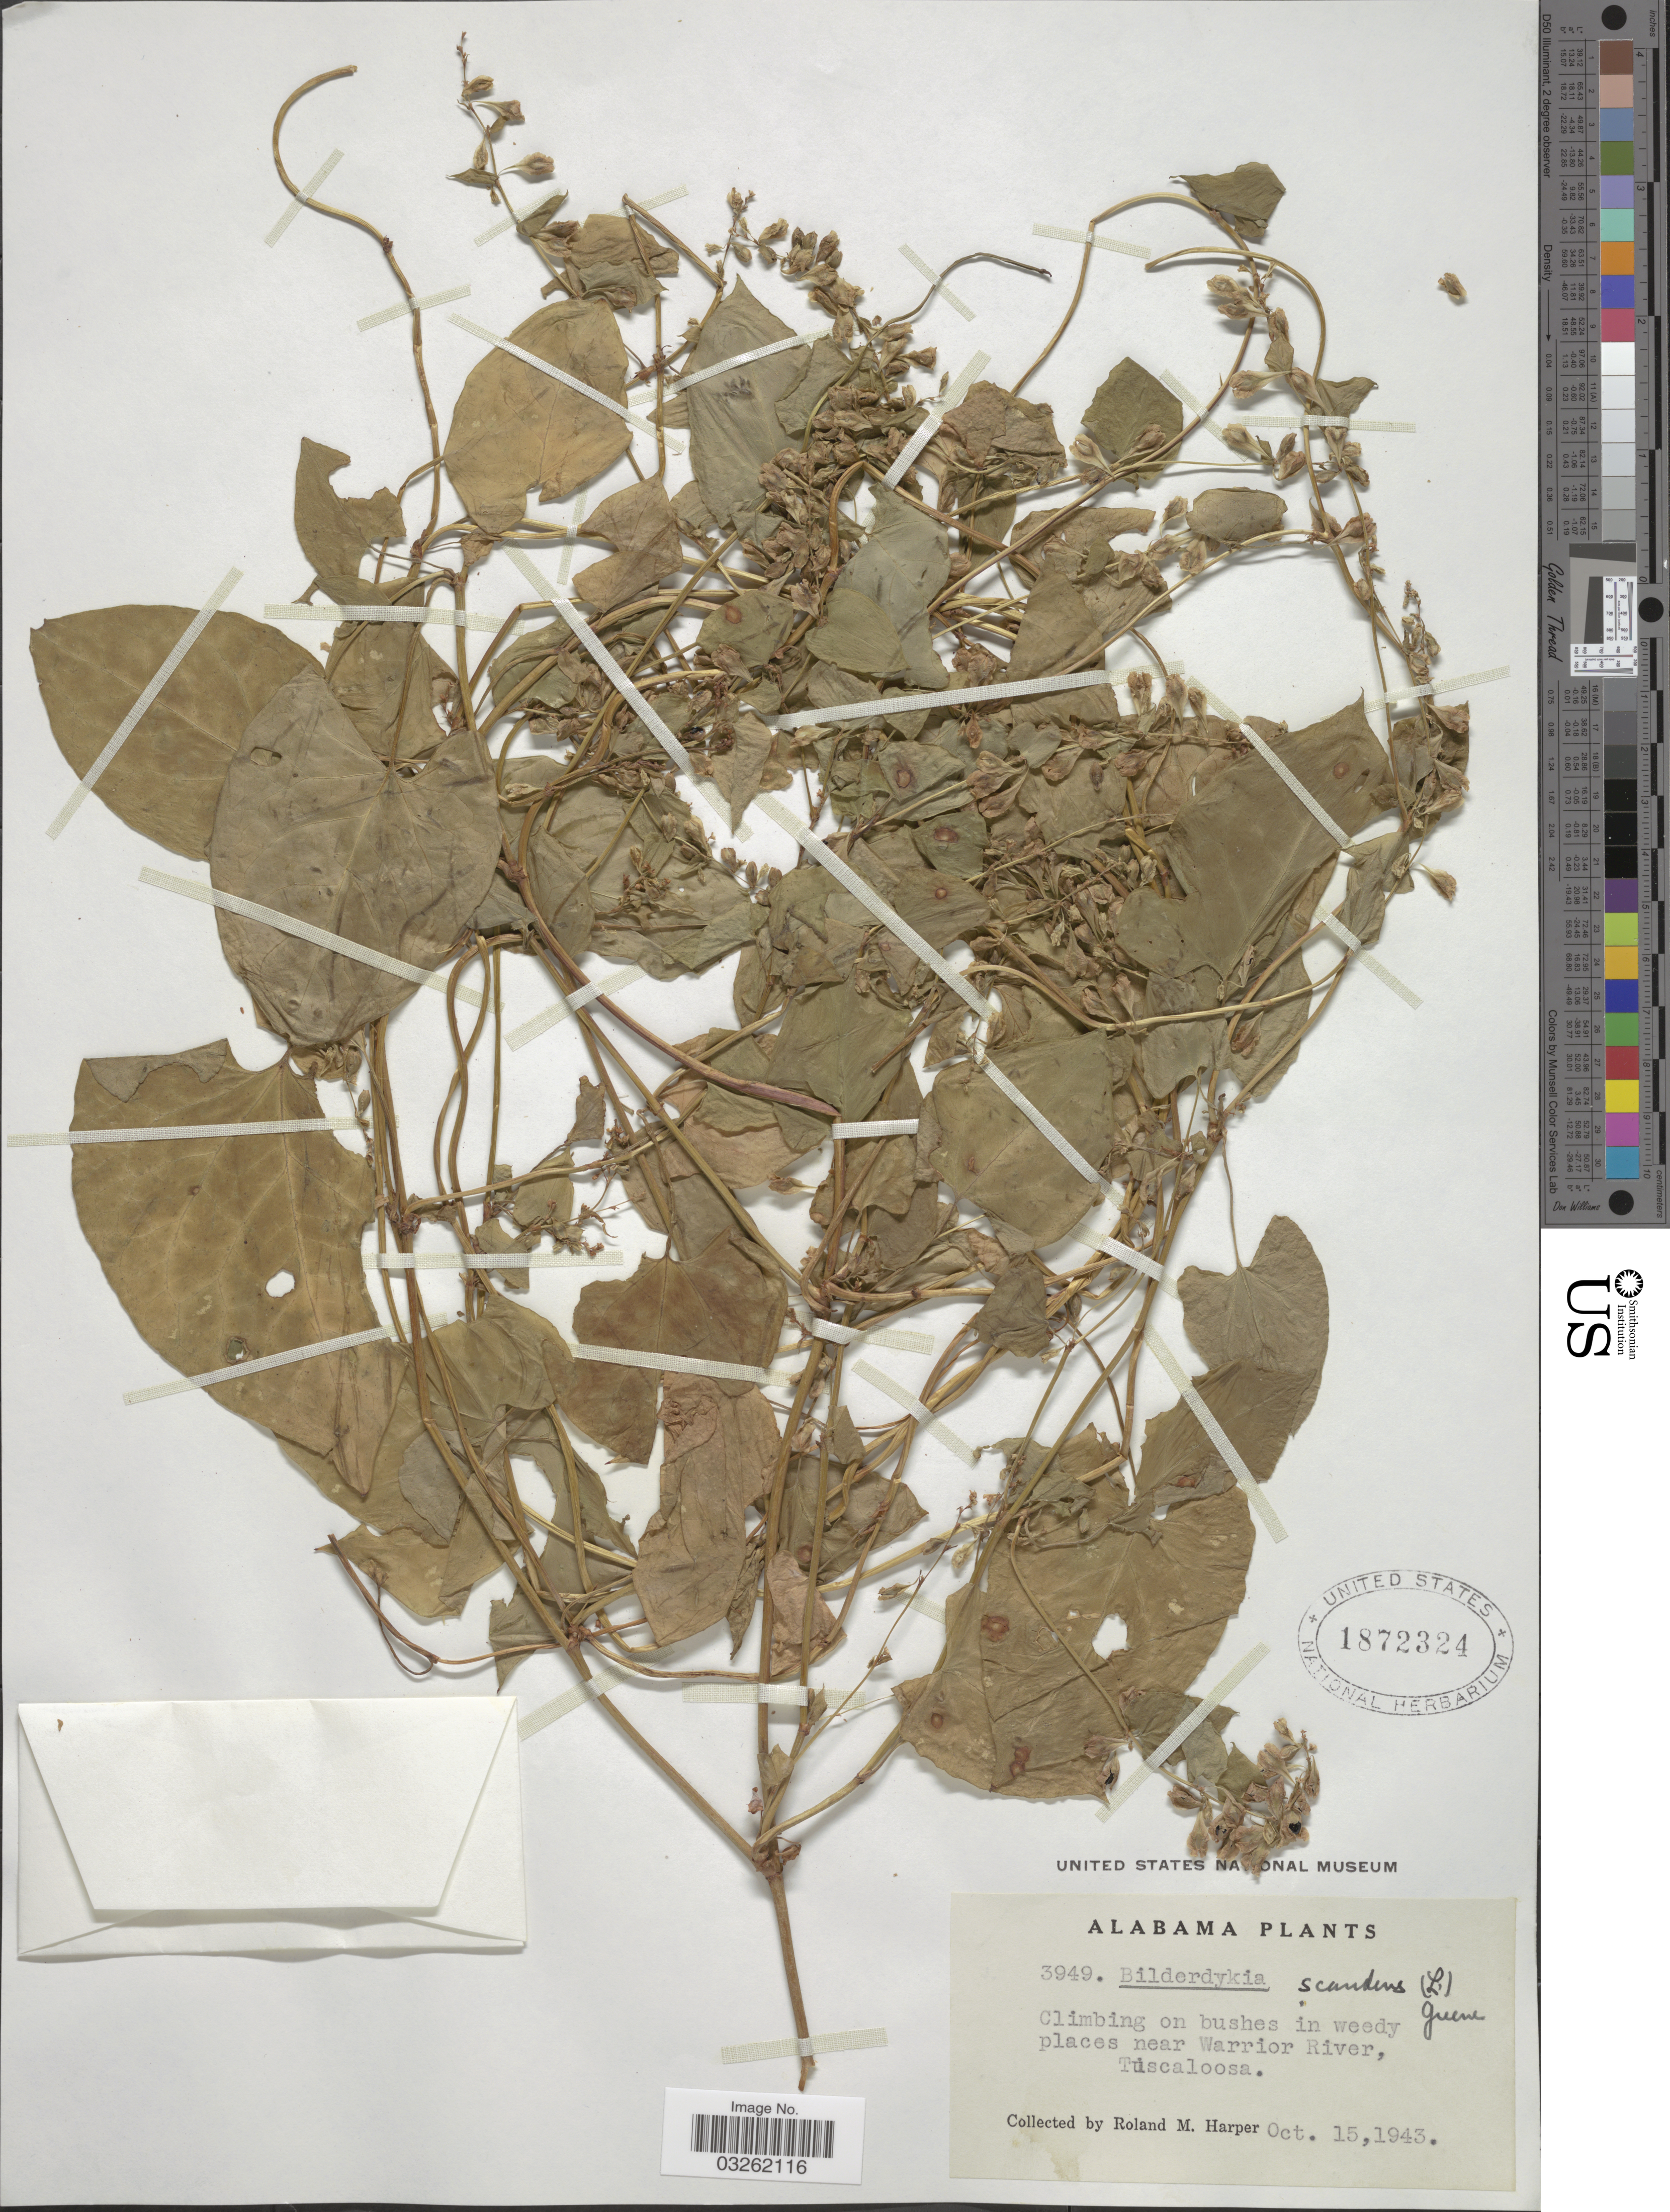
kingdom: Plantae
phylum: Tracheophyta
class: Magnoliopsida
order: Caryophyllales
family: Polygonaceae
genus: Fallopia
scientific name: Fallopia scandens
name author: (L.) Holub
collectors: R. M. Harper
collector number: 3949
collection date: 1943-10-15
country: United States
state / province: Oklahoma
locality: Places near Warrior River, Tuscaloosa.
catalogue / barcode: US 1872324